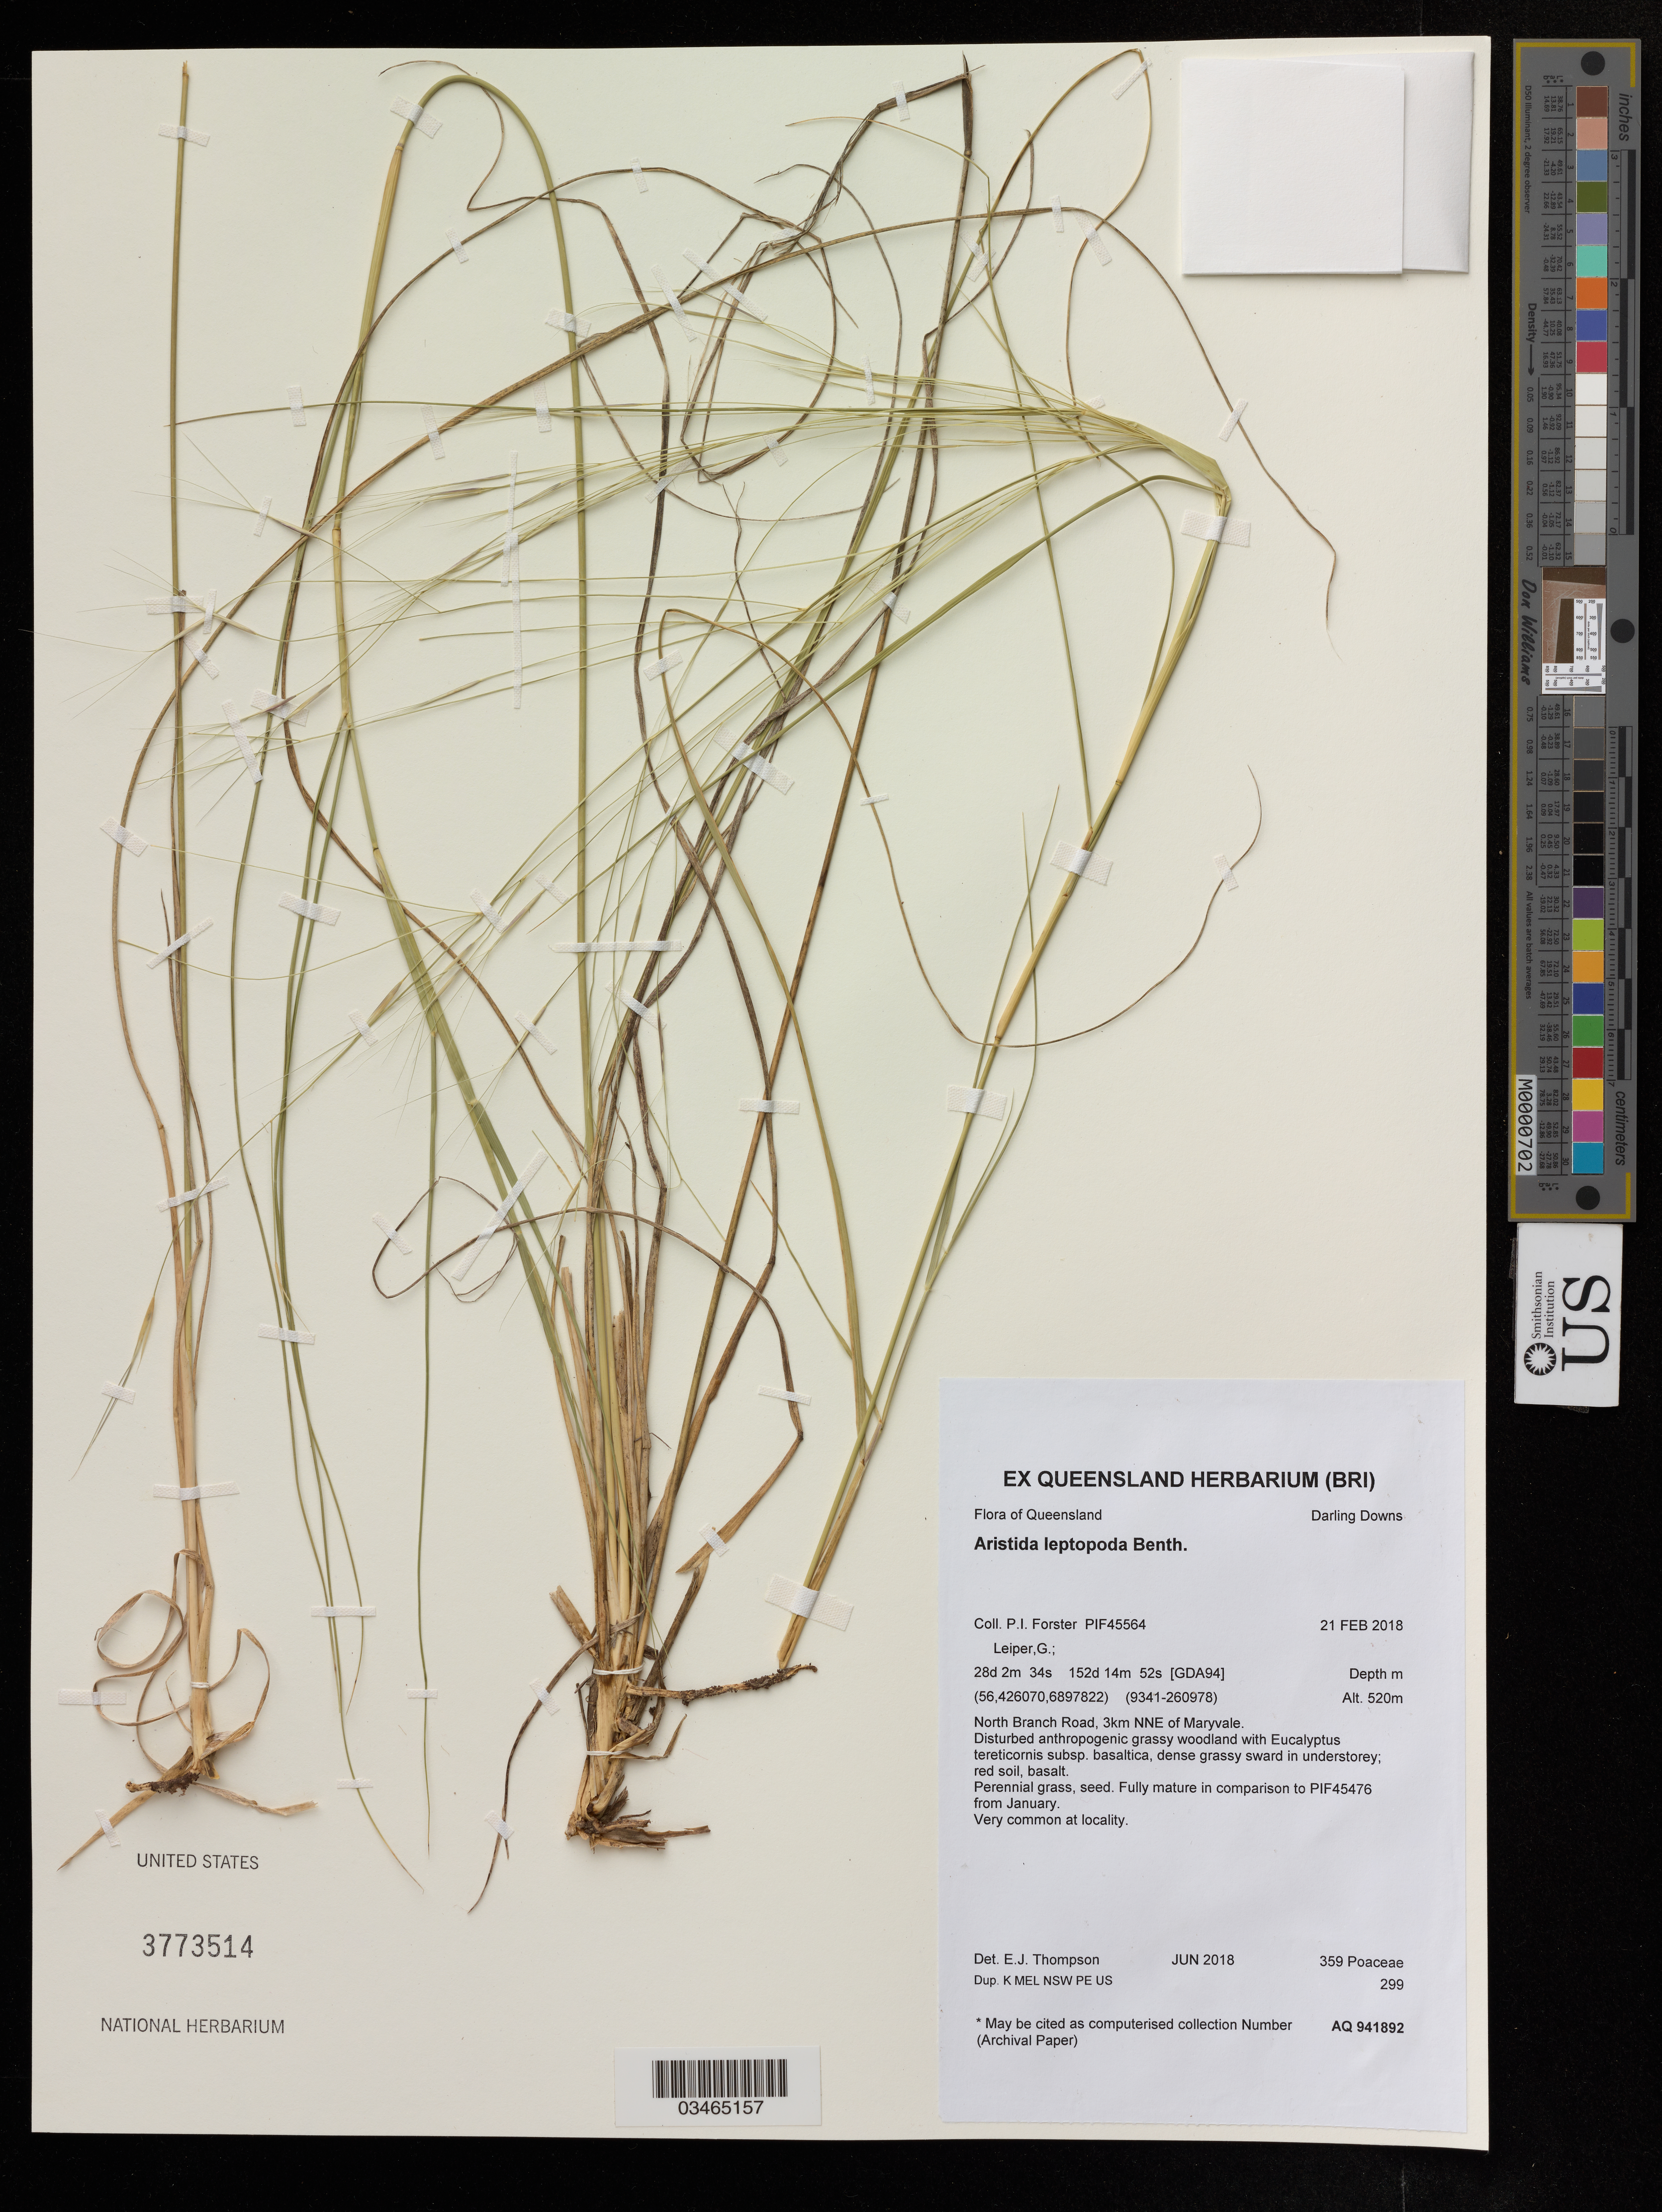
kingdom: Plantae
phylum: Tracheophyta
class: Liliopsida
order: Poales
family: Poaceae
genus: Aristida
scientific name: Aristida leptopoda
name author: Benth.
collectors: P. Forster & G. Leiper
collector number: PIF45564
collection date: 2018-06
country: Australia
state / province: Queensland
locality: North Branch Road, 3km NNE of Maryvale.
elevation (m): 520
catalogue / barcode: US 3773514